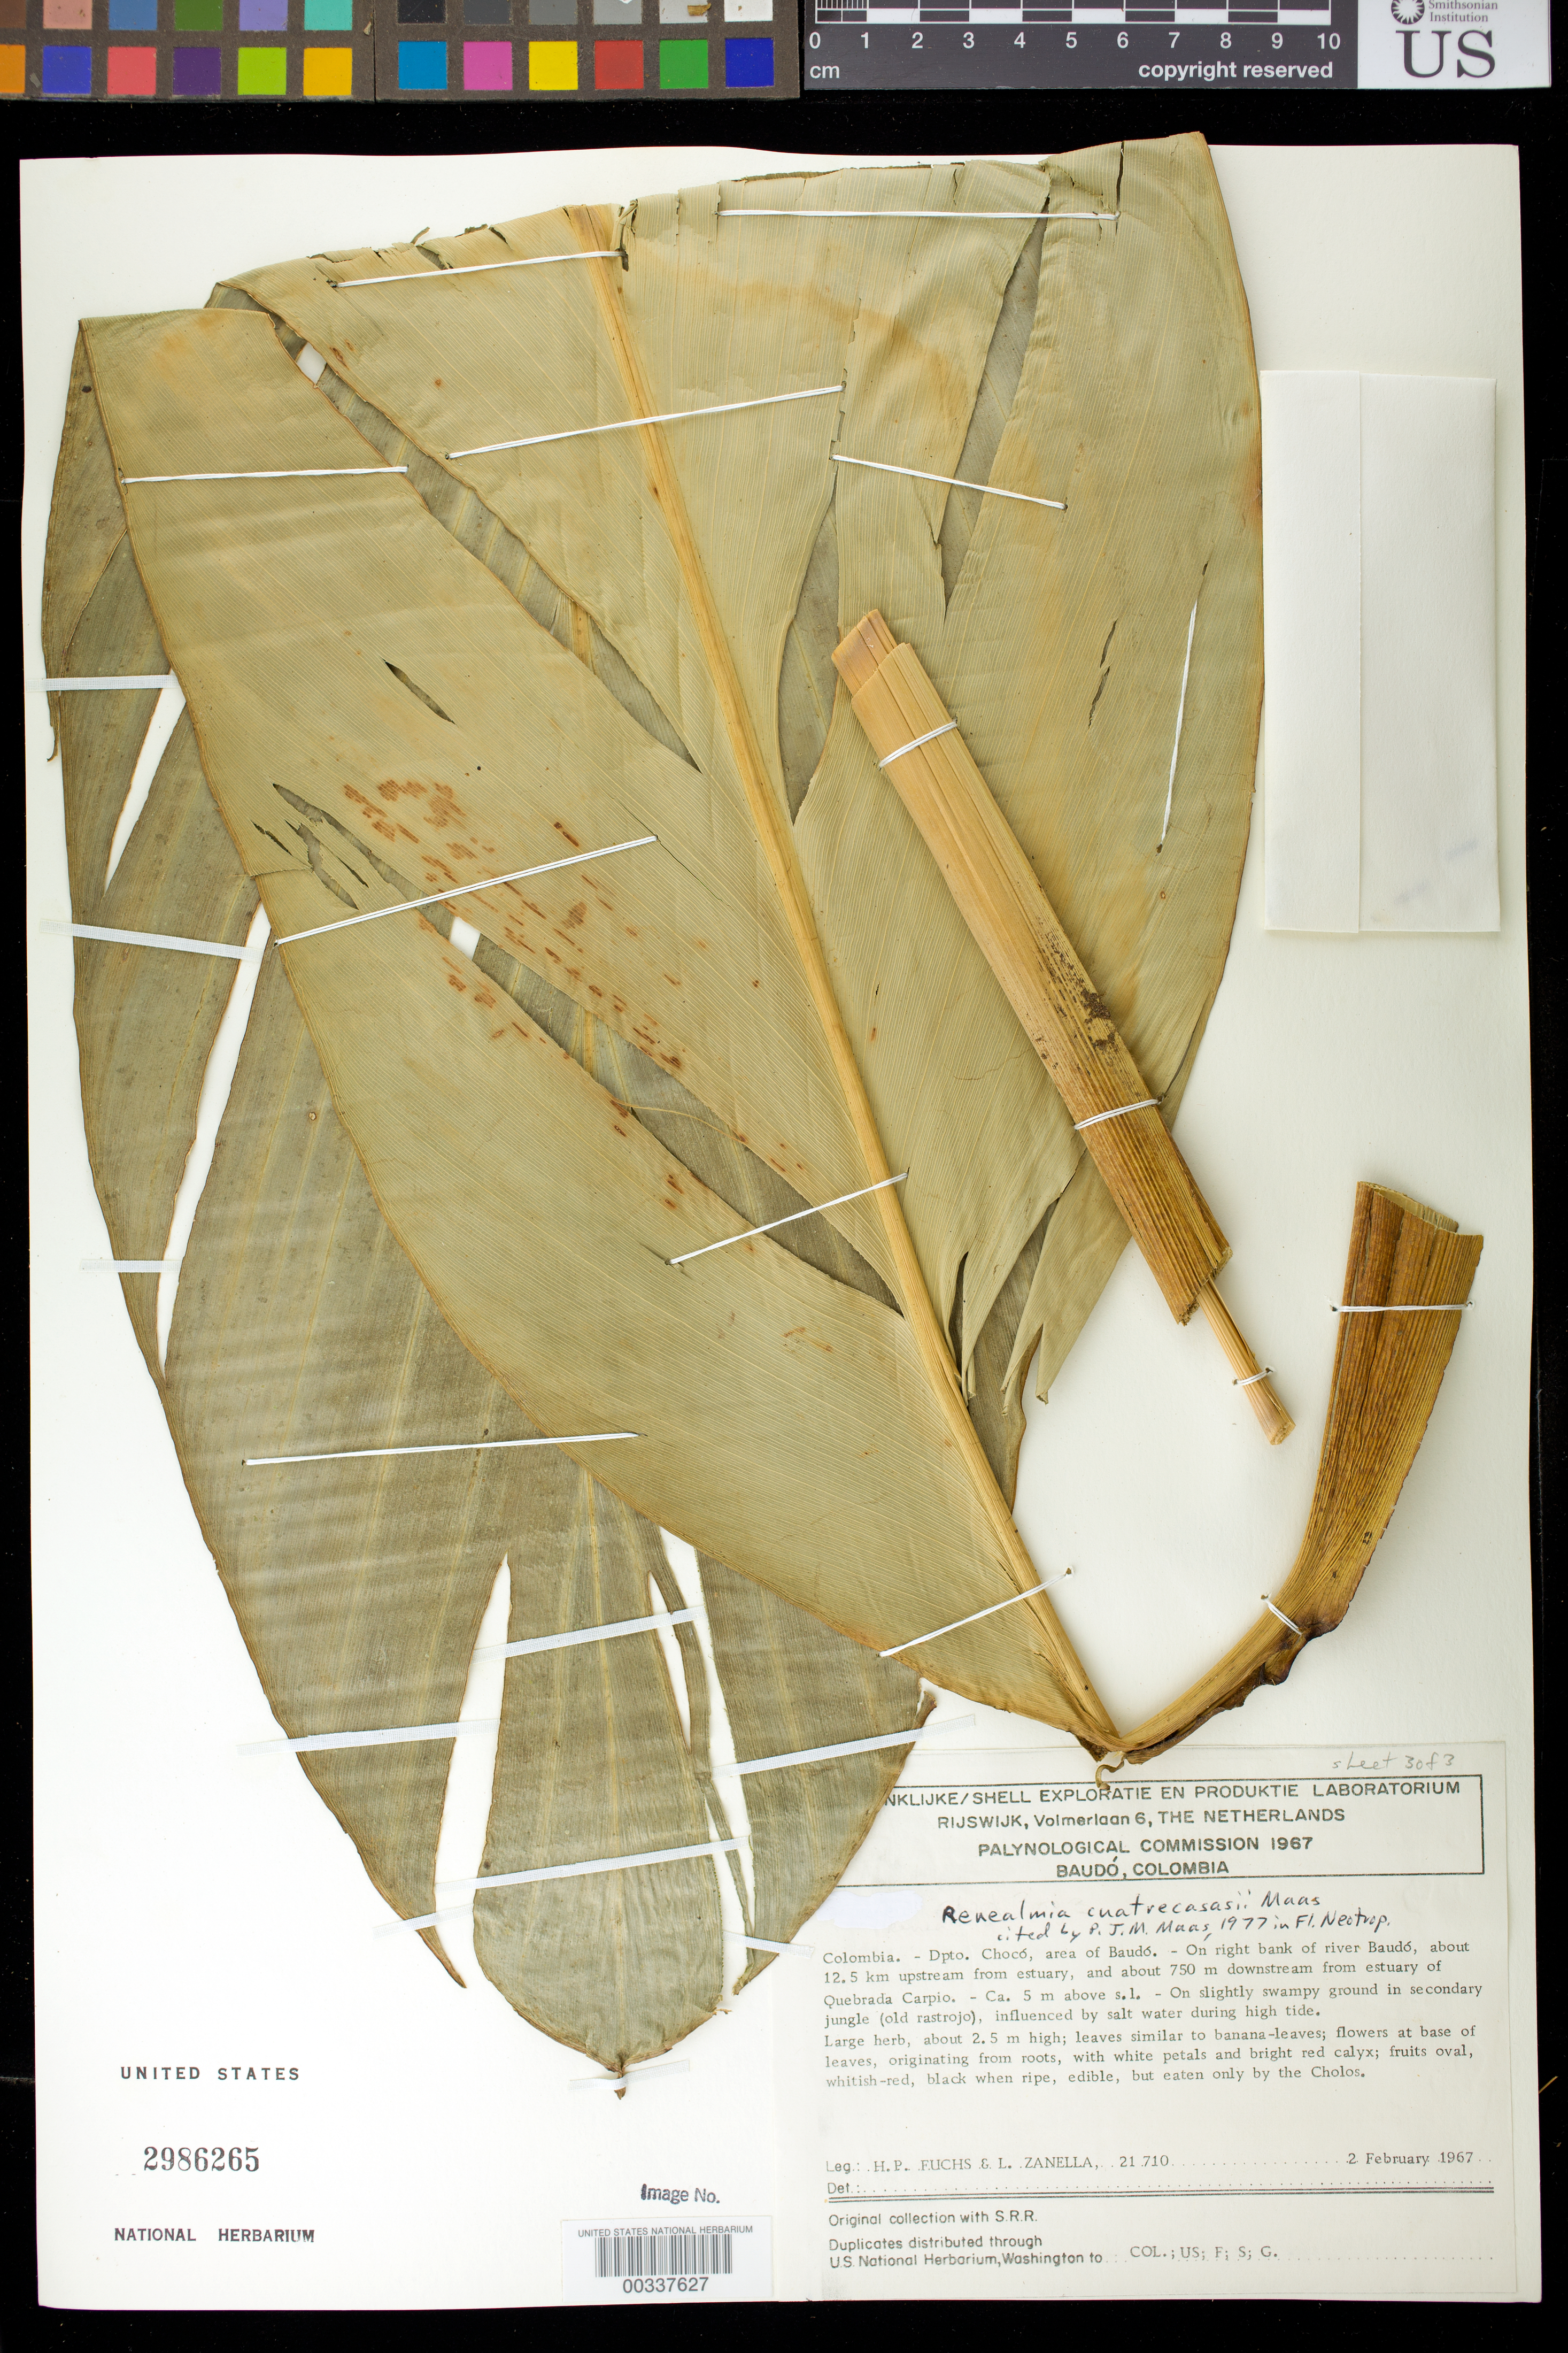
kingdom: Plantae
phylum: Tracheophyta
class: Liliopsida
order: Zingiberales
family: Zingiberaceae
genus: Renealmia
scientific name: Renealmia cuatrecasasii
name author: Maas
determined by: Maas, Paul J. M.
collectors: H. P. Fuchs & L. Zanella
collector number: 21710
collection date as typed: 02 Feb 1967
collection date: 1967-02-02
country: Colombia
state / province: Chocó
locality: Area of Baudo - on right bank of River Baudo, about 12.5 km upstream from estuary, and about 750 m downstream from estuary of ..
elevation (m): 5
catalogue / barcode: US 2986265